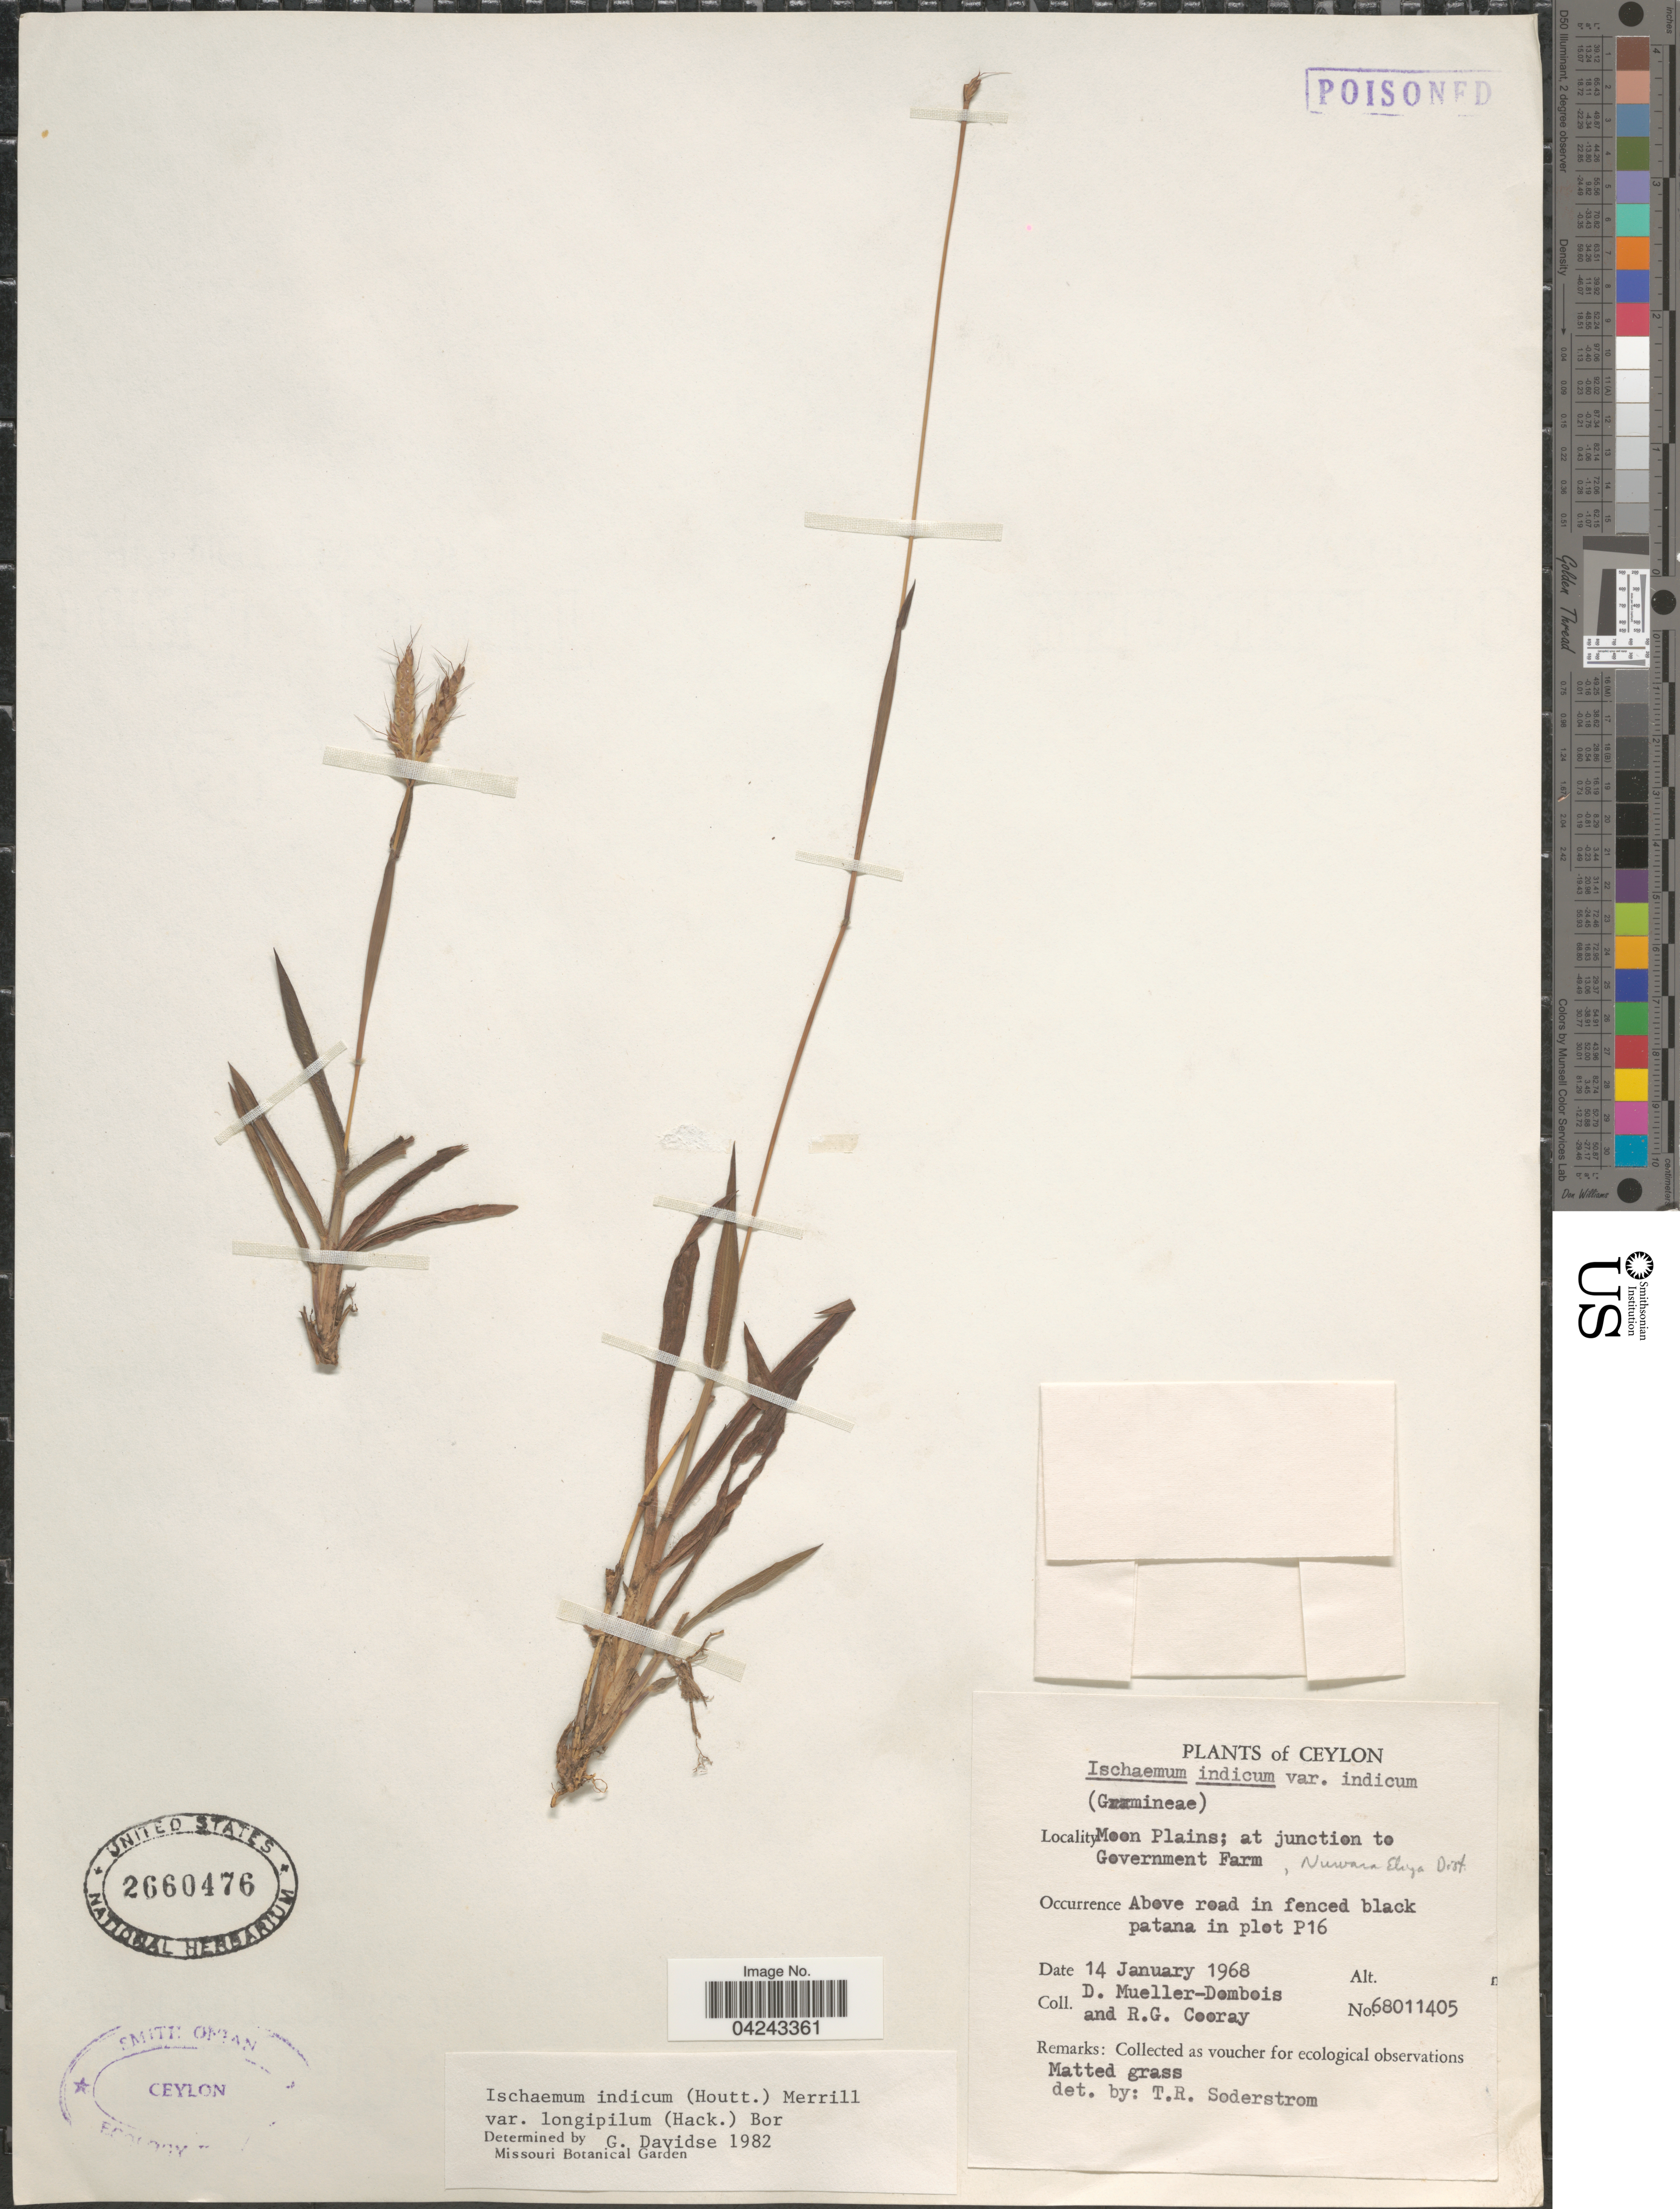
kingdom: Plantae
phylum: Tracheophyta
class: Liliopsida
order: Poales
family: Poaceae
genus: Ischaemum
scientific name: Ischaemum ciliare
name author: Retz.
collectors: D. Mueller-Dombois & R. Cooray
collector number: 68011405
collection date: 1968-01-14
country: Sri Lanka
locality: Ceylon. Moon Plains; at junction to Government Farm, Nuwara Eliya Dist. Above road in fenced black patana in plot P16.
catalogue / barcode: US 2660476